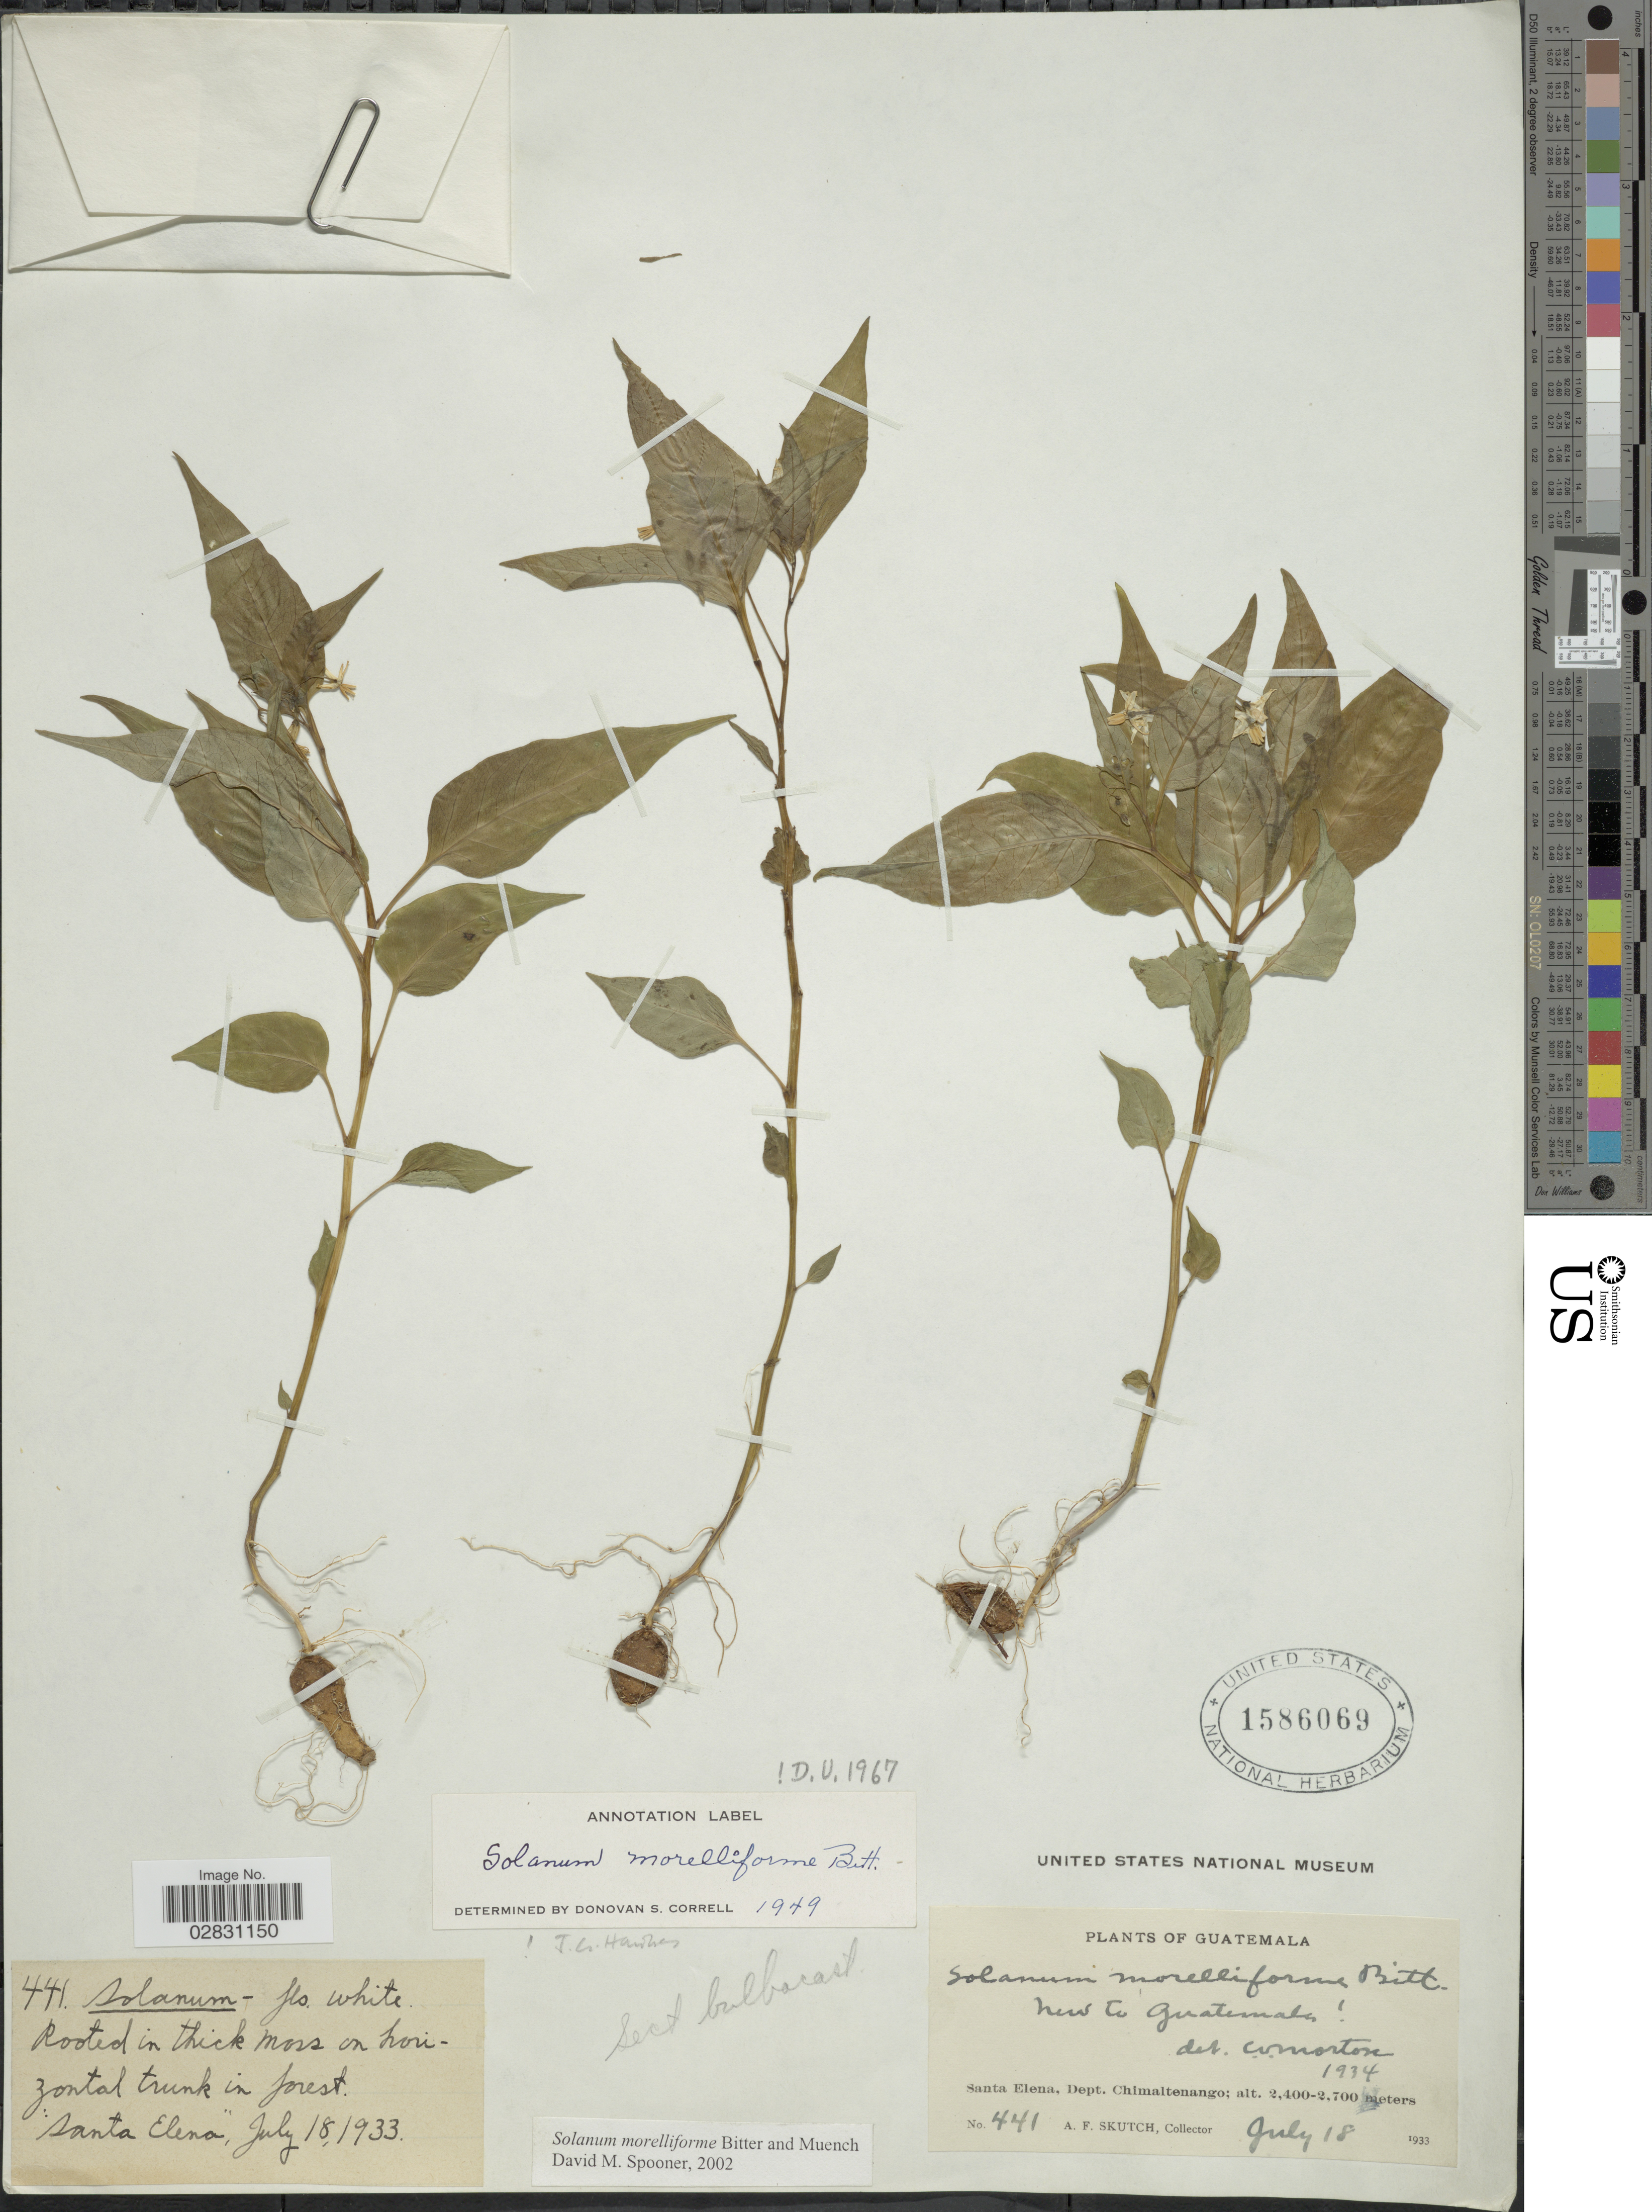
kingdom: Plantae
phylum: Tracheophyta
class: Magnoliopsida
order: Solanales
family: Solanaceae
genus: Solanum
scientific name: Solanum morelliforme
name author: Bitter & Munch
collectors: A. F. Skutch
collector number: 441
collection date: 1933-07-18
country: Guatemala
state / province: Chimaltenango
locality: Santa Elena, Dept. Chimaltenango.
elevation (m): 2400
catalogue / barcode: US 1586069